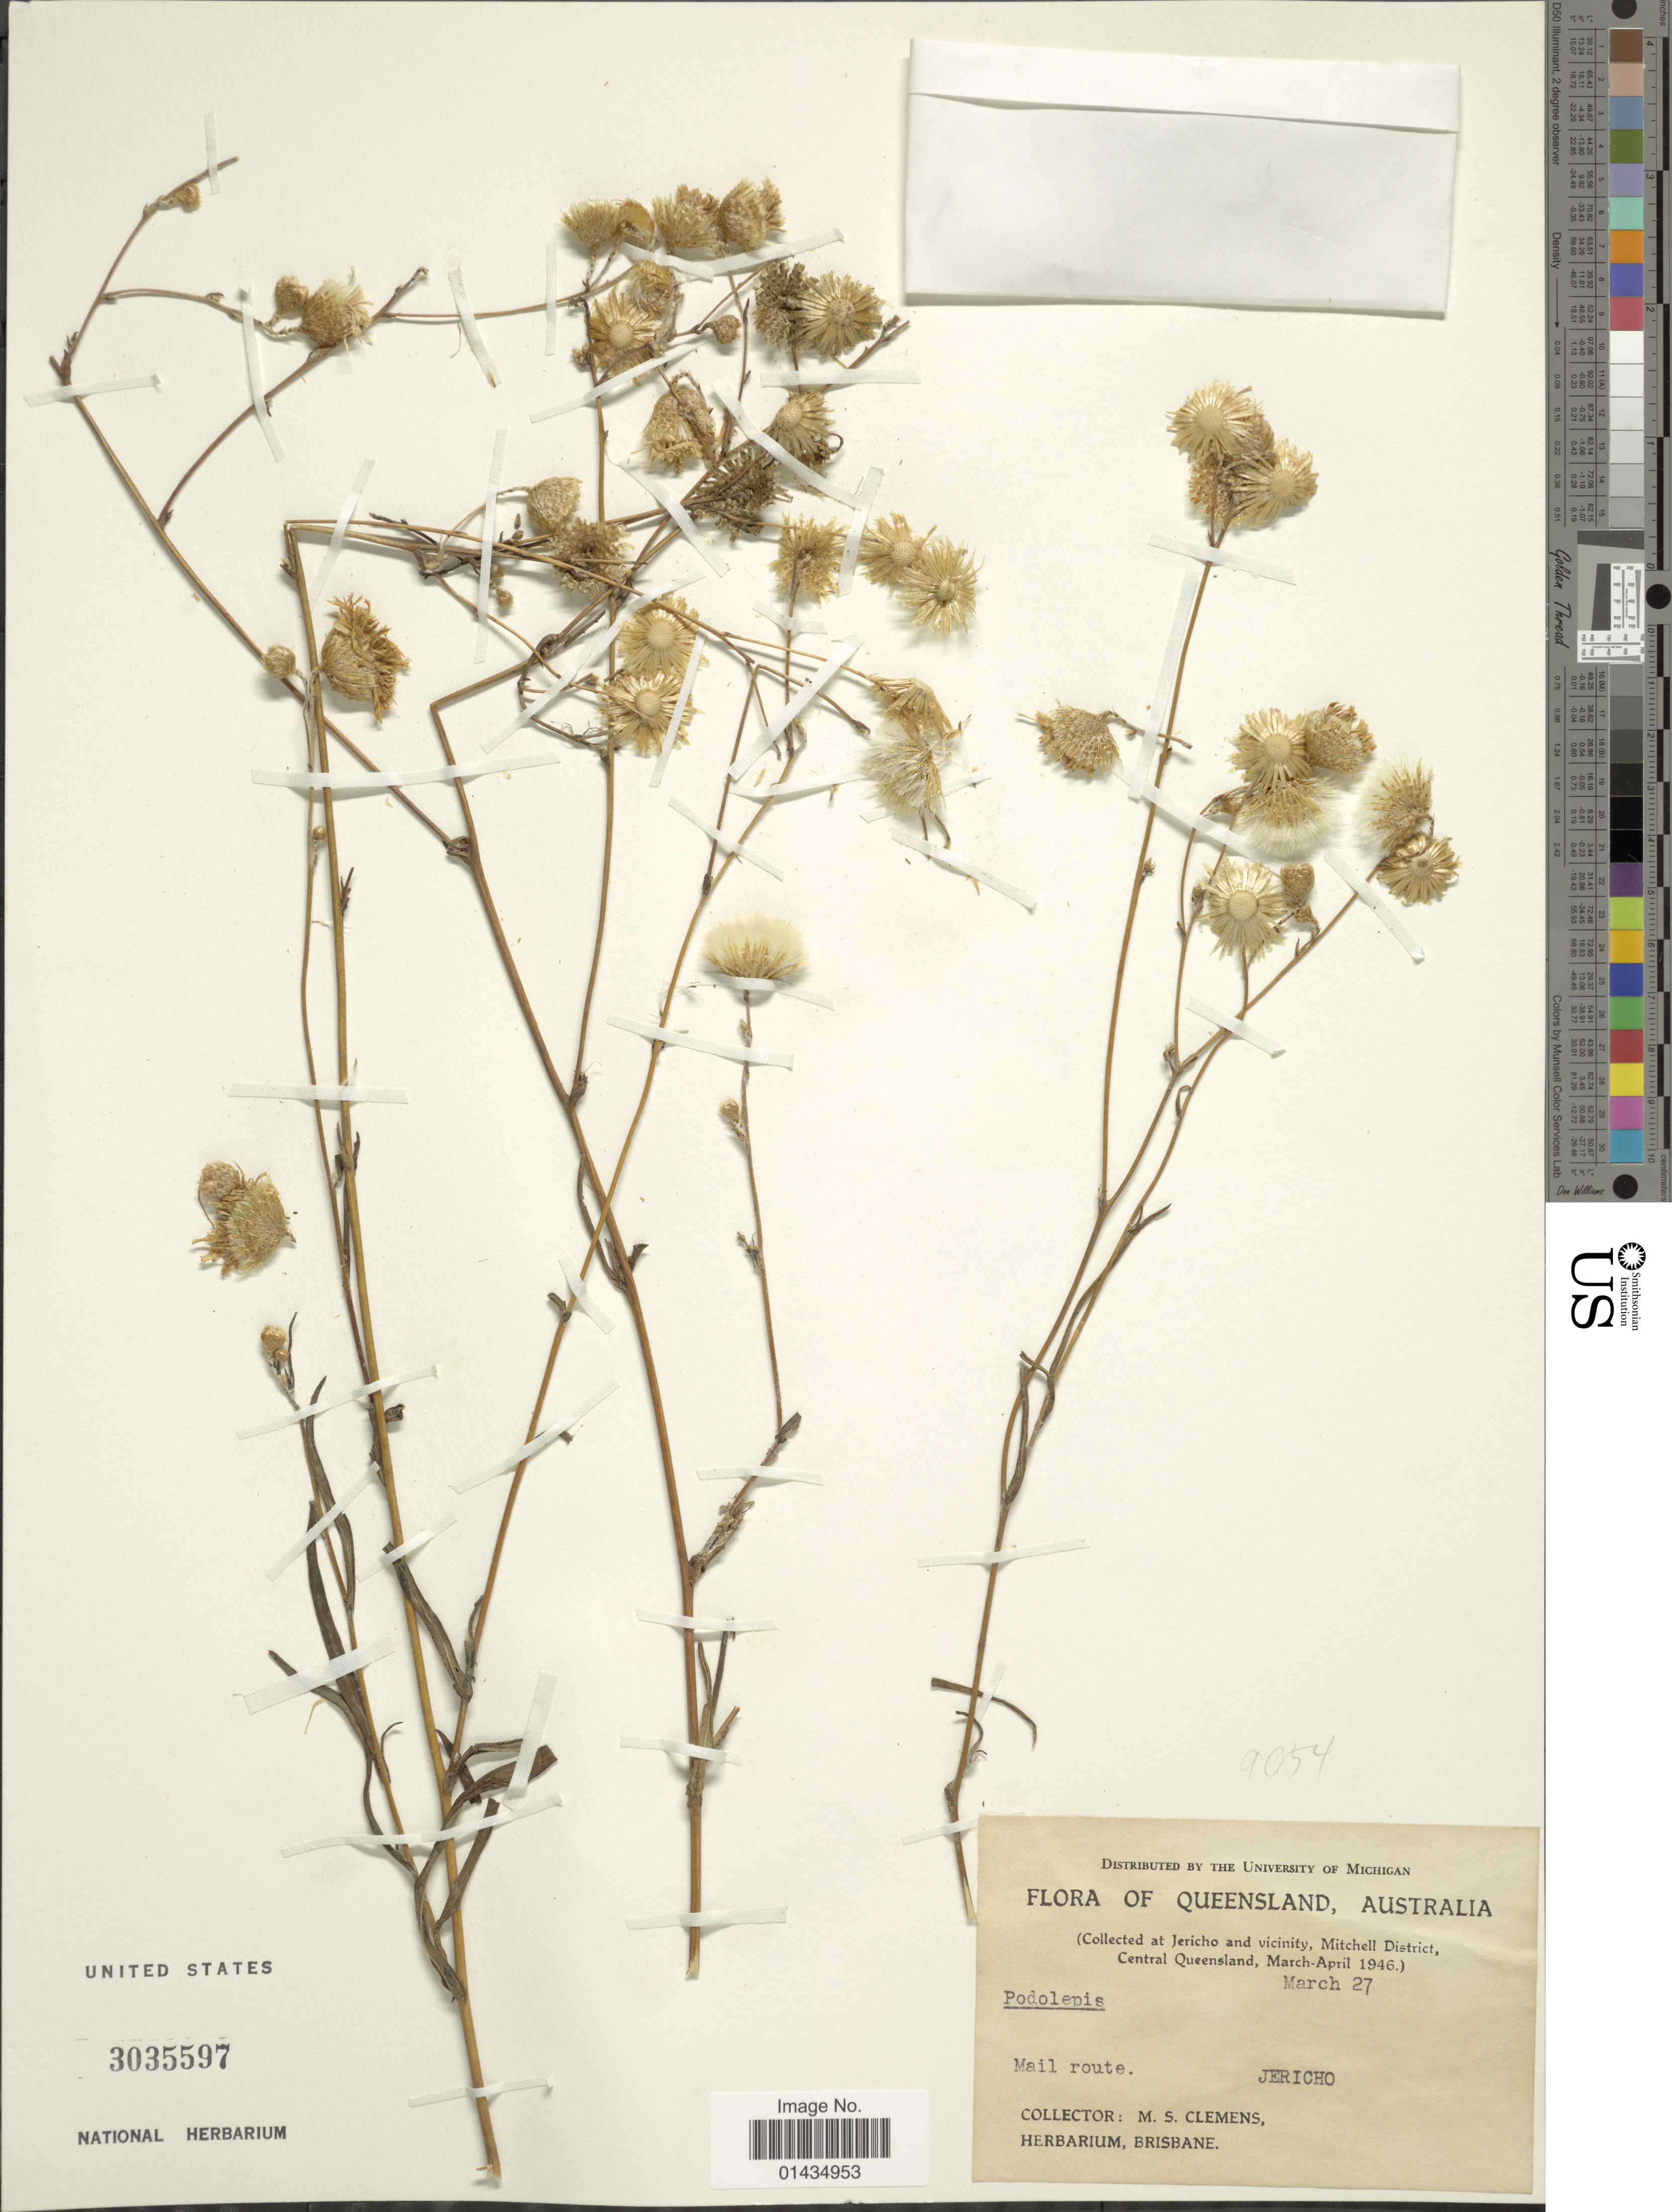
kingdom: Plantae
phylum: Tracheophyta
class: Magnoliopsida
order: Asterales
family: Asteraceae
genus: Podolepis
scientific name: Podolepis sp.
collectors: M. S. Clemens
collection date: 1946-03-27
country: Australia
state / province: Queensland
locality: Jericho and viciniy, Mitchell District, Central Queensland, Mail route, Jericho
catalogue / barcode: US 3035597